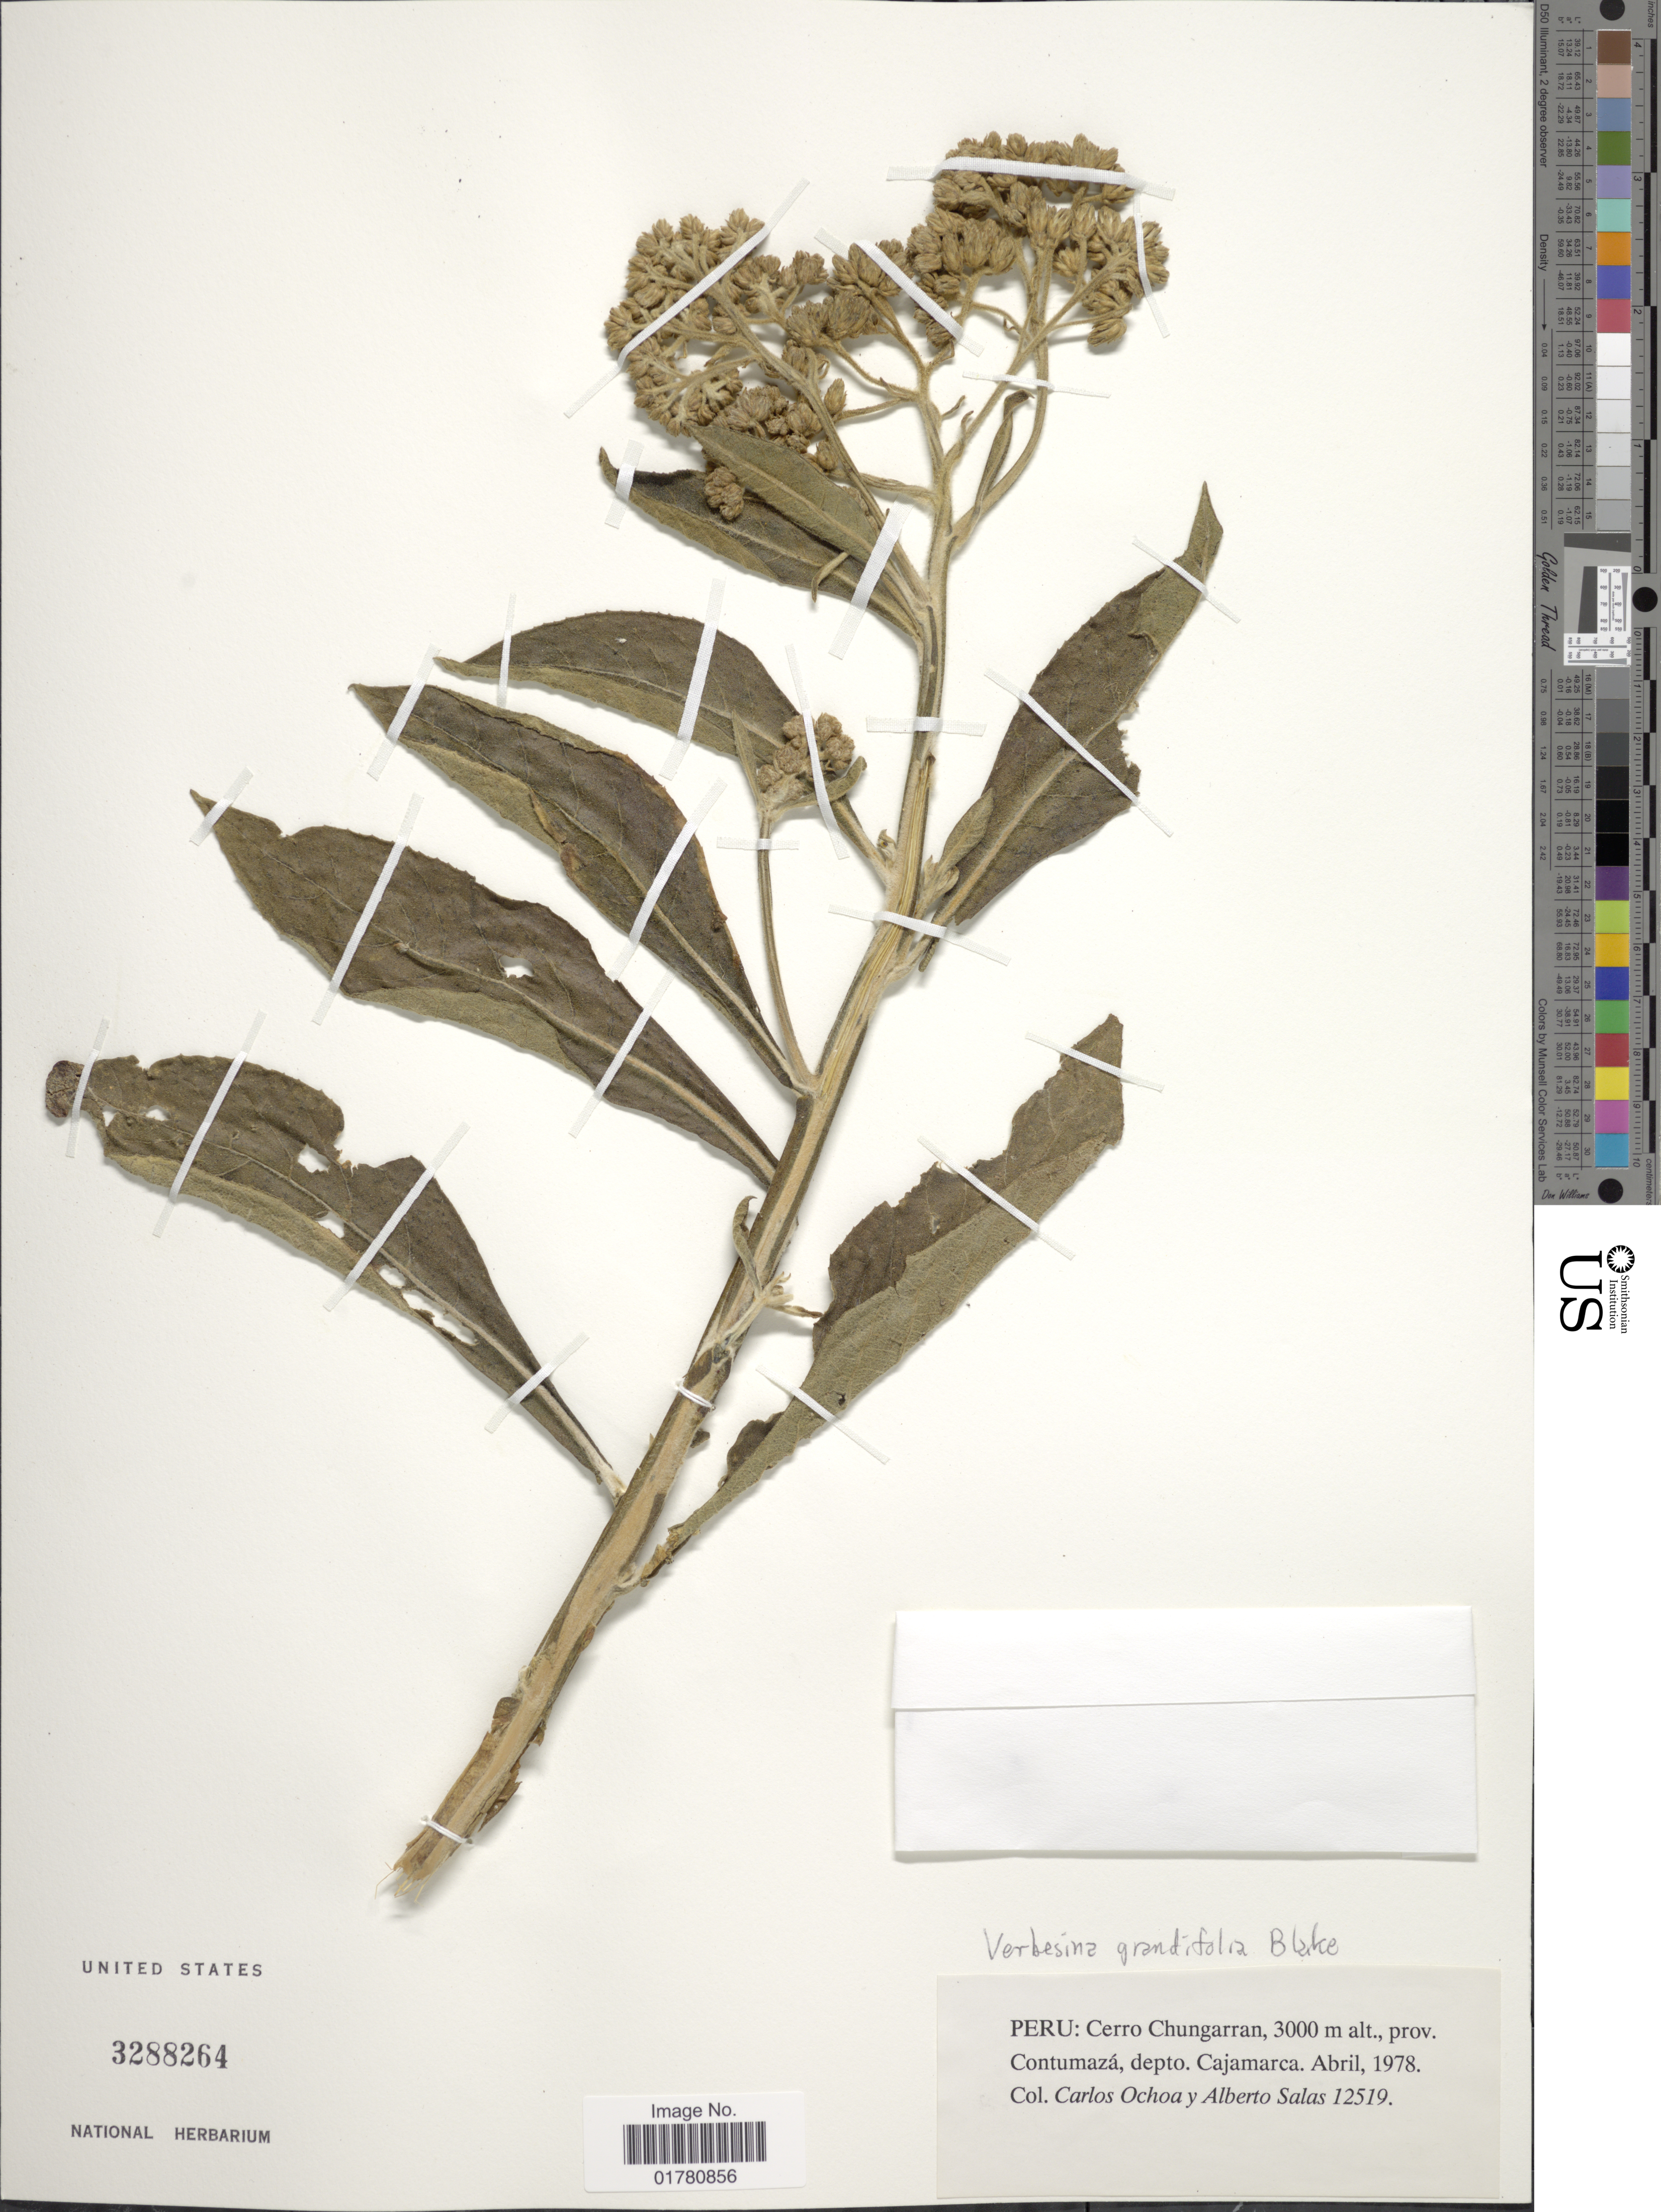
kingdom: Plantae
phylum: Tracheophyta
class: Magnoliopsida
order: Asterales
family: Asteraceae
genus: Verbesina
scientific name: Verbesina grandifolia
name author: S.F. Blake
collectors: C. M. Ochoa & A. Salas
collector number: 12519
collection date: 1978-04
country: Peru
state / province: Cajamarca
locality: Cerro Chungarran, prov. Contumazá, depto Cajamarca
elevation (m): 3000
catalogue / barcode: US 3288264